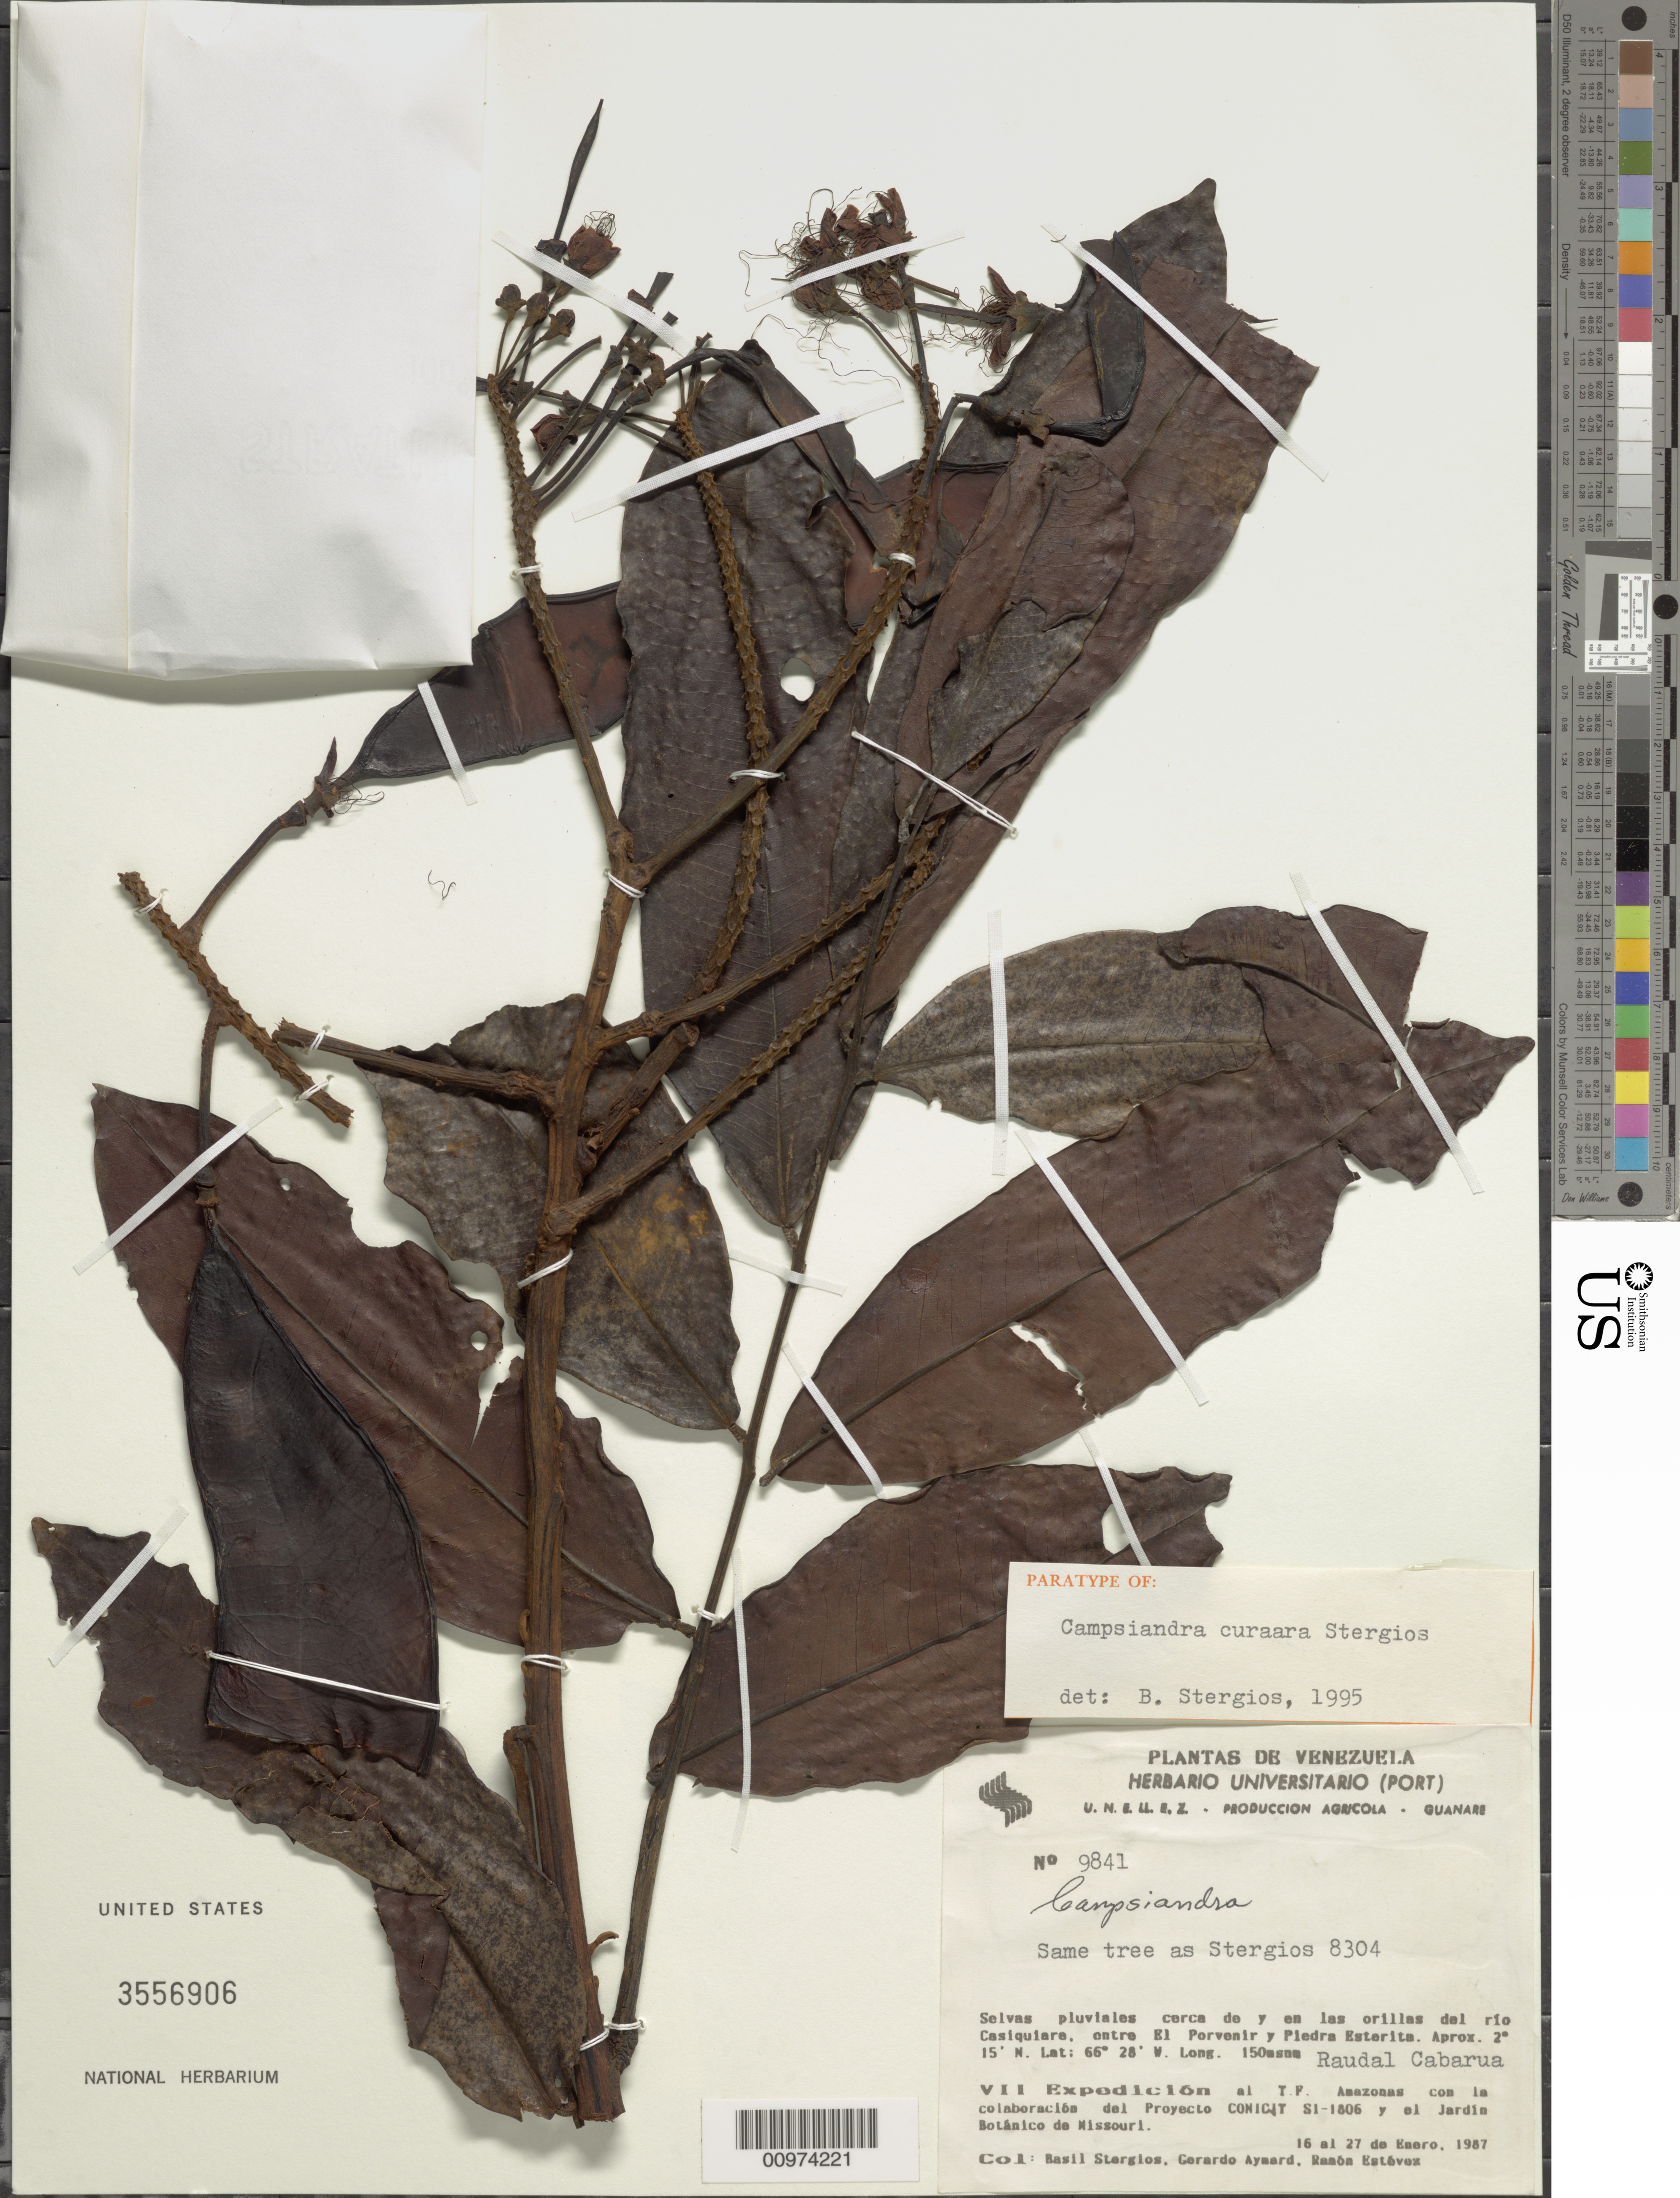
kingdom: Plantae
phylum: Tracheophyta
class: Magnoliopsida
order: Fabales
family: Fabaceae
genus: Campsiandra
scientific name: Campsiandra curaara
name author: Stergios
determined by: Stergios, B. G.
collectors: B. G. Stergios, G. A. Aymard & R. Estevez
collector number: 9841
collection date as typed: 16-Jan-87 to 27-Jan-87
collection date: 1987-01-16/1987-01-27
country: Venezuela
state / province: Amazonas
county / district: Río Negro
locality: Río Casiquiare, entre El Porvenir y Piedra Esterita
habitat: Selvas pluviales cerca de y en las orillas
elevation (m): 150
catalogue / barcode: US 3556906